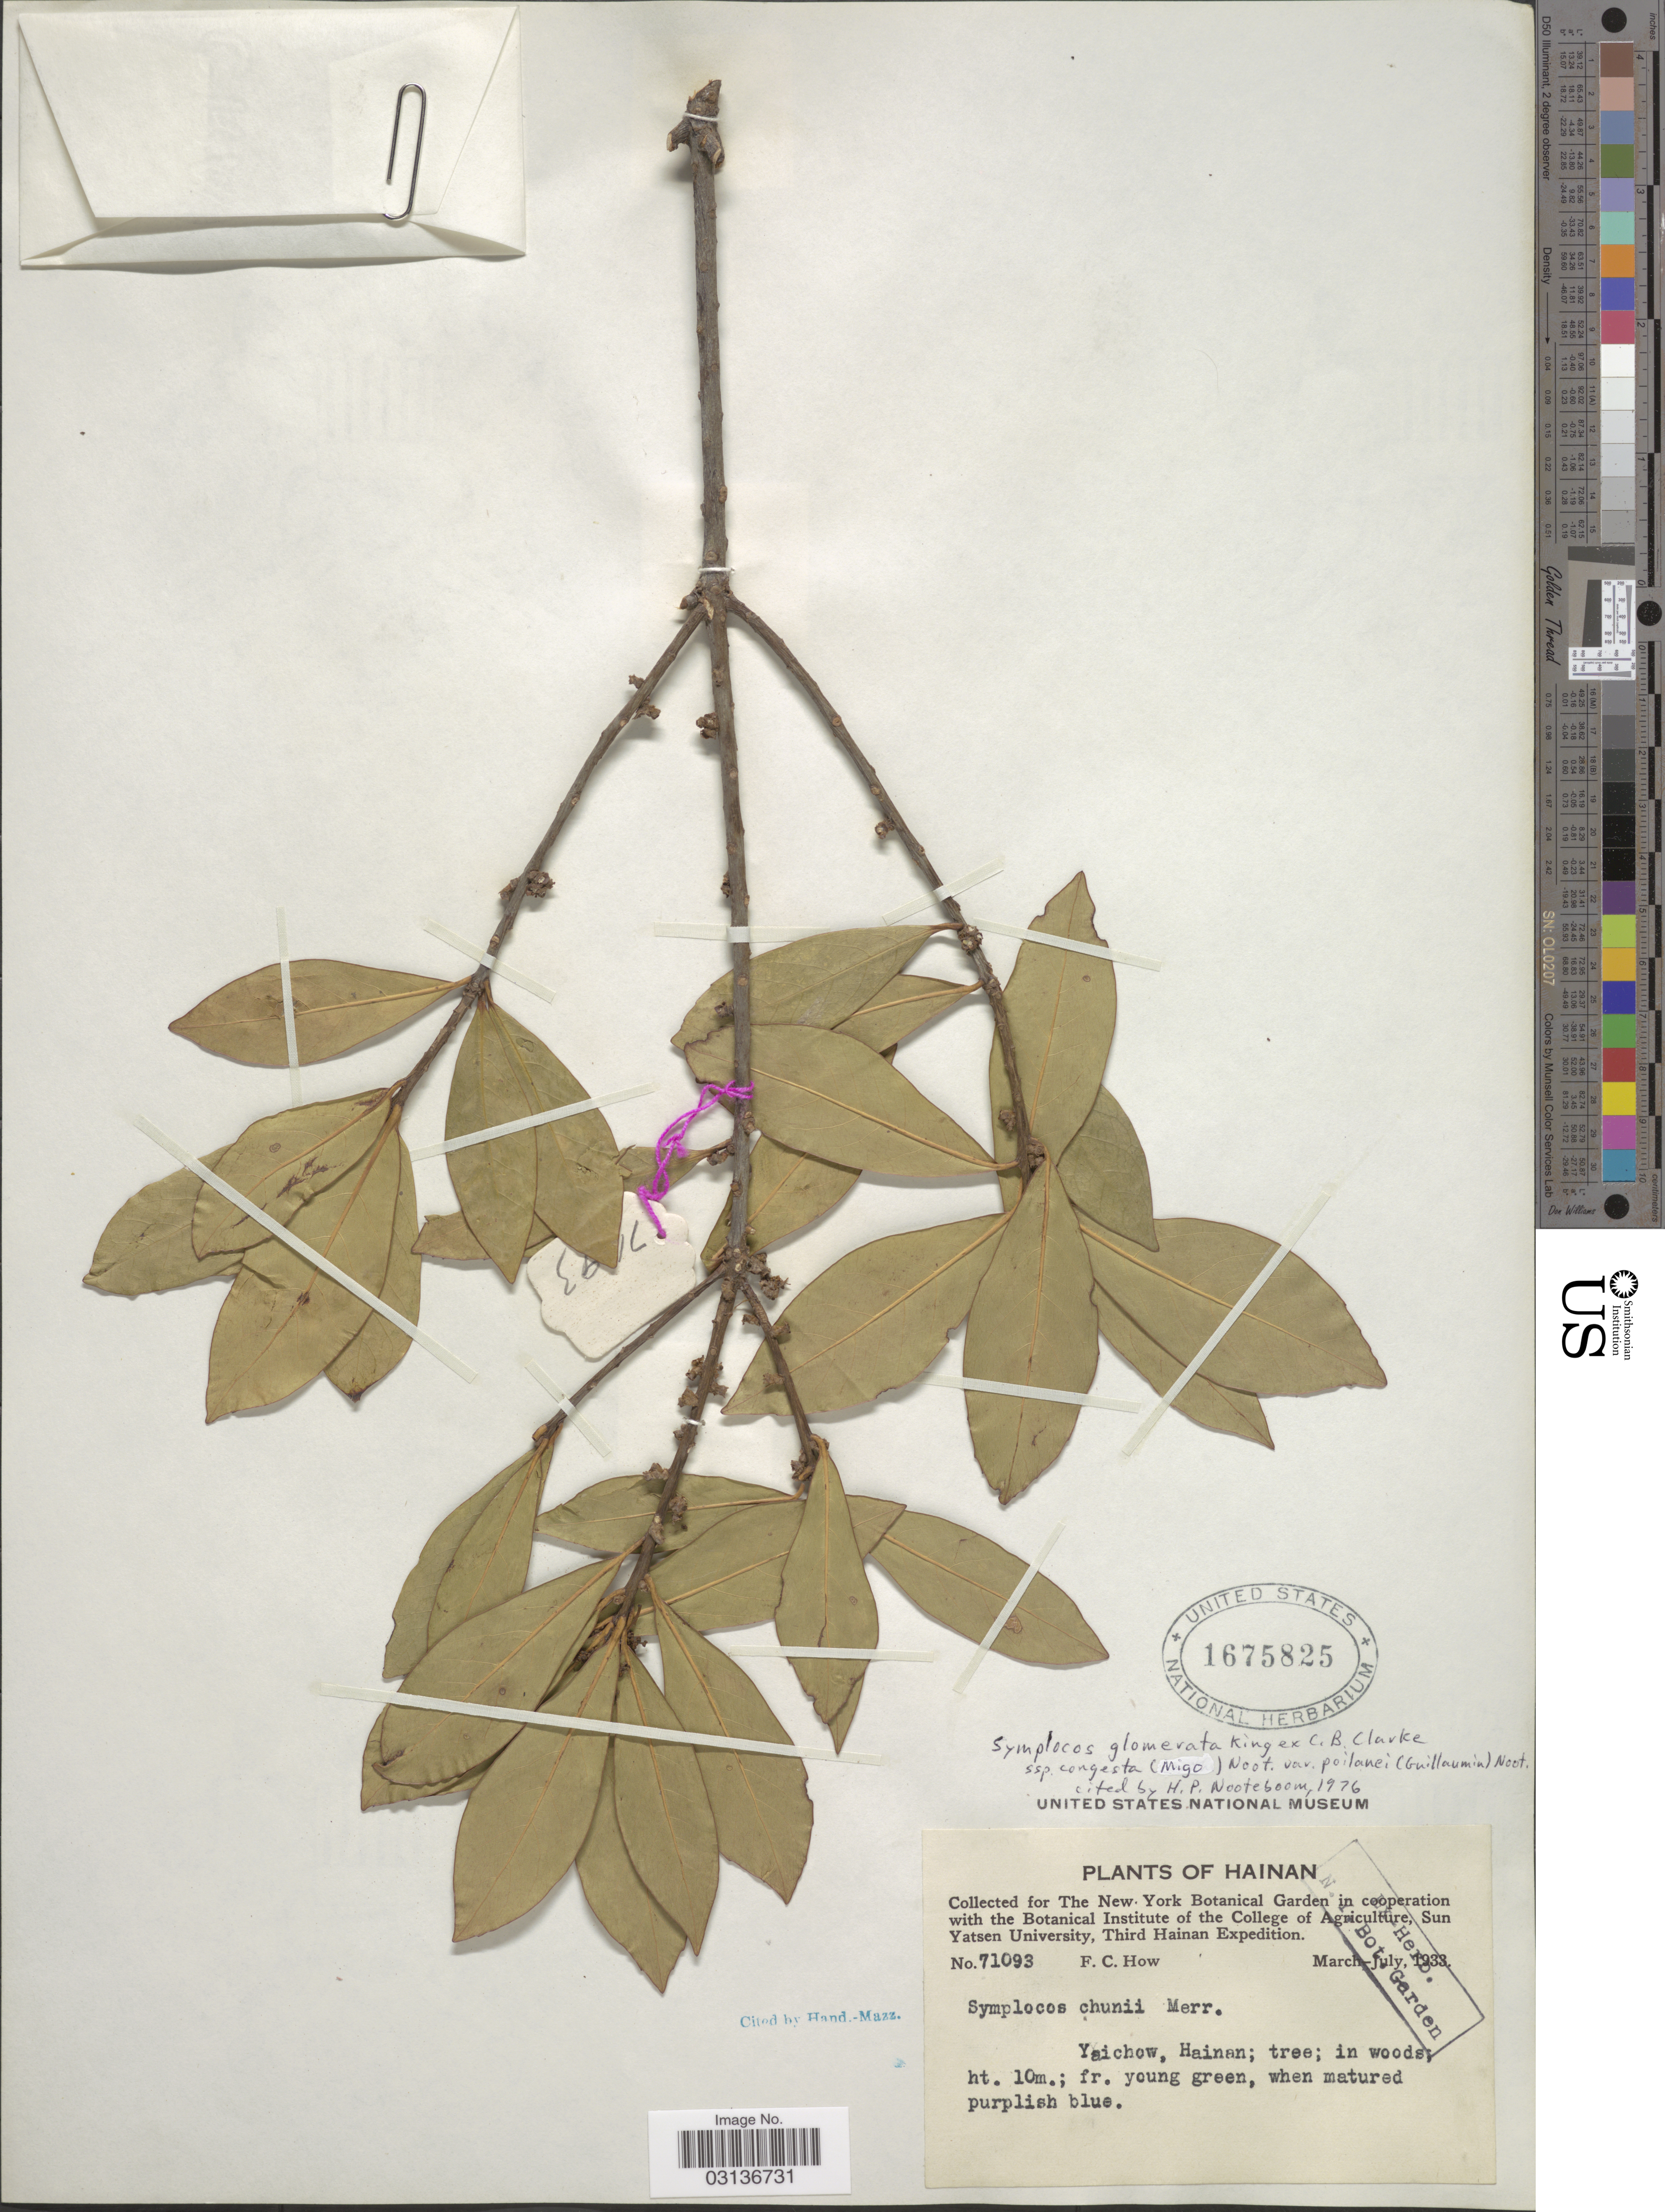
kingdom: Plantae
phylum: Tracheophyta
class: Magnoliopsida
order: Ericales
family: Symplocaceae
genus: Symplocos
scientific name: Symplocos glomerata var. poilanei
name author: (Guillaumin) Noot.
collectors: F. C. How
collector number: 71093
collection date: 1933-03/1933-07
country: China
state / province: Hainan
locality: Yaichow.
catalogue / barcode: US 1675825